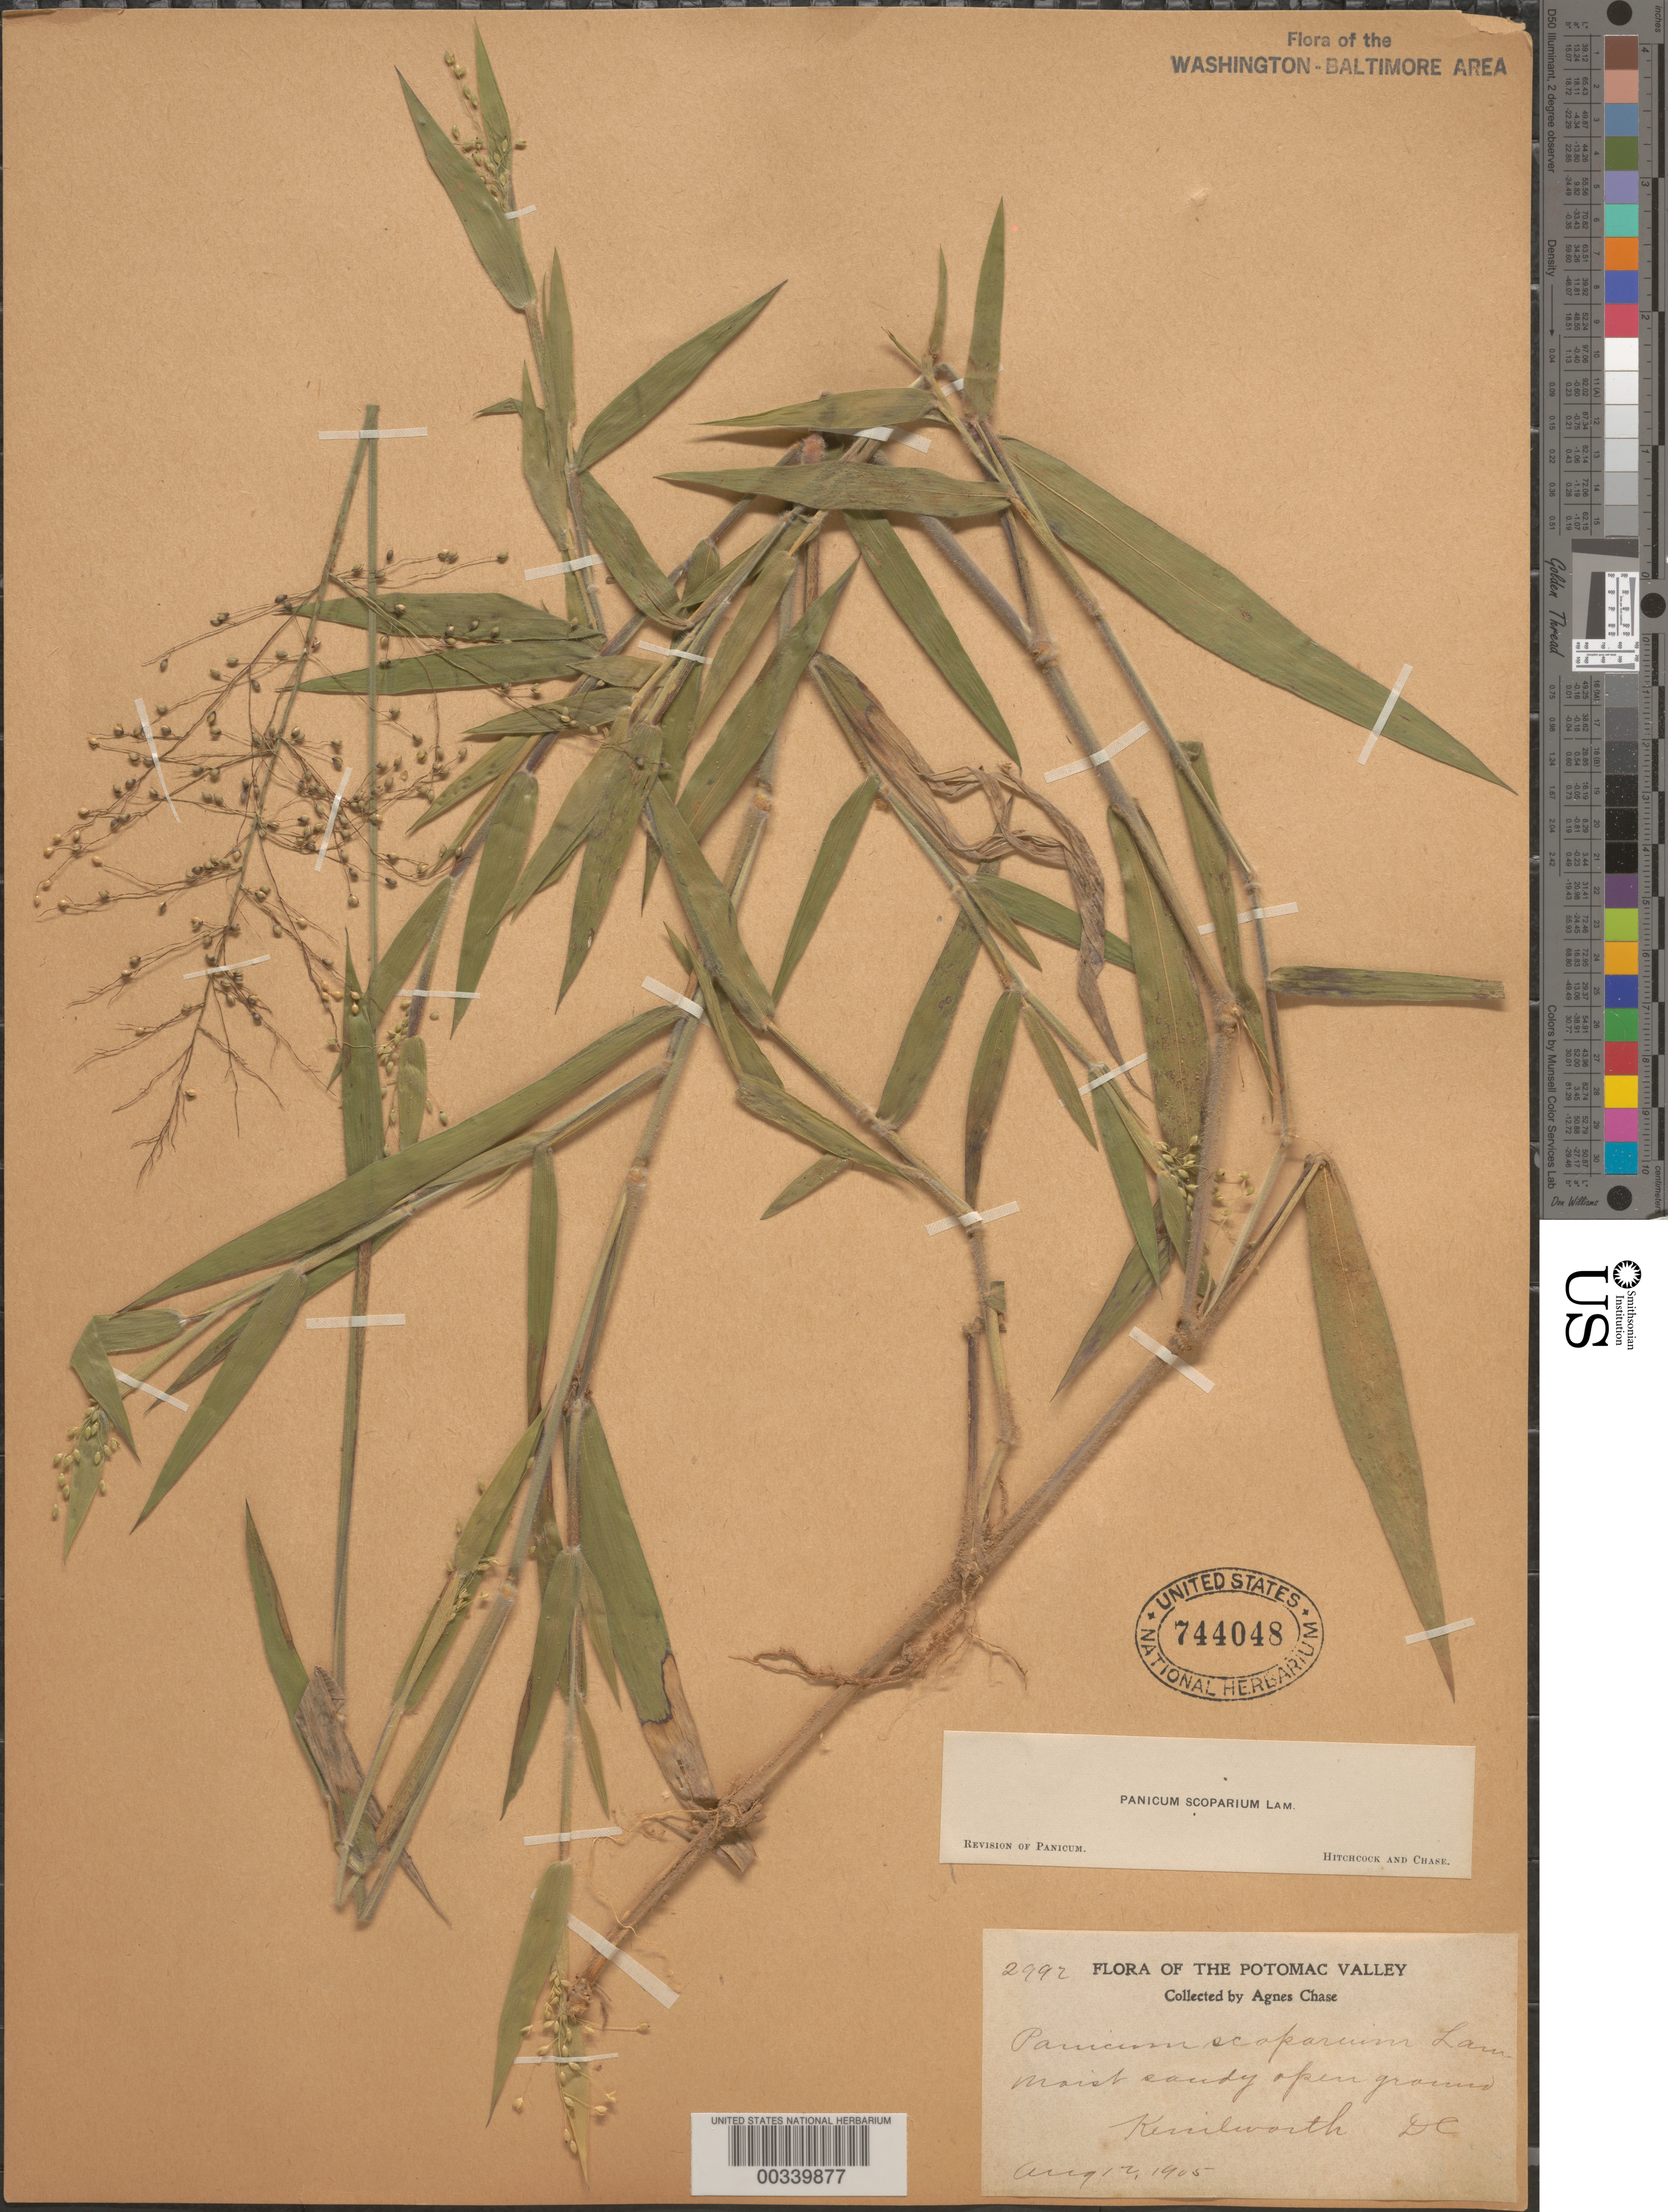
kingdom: Plantae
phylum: Tracheophyta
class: Liliopsida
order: Poales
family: Poaceae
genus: Dichanthelium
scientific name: Dichanthelium scoparium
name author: (Lam.) Gould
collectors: A. Chase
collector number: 2992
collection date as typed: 12 Aug 1905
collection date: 1905-08-12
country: United States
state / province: District of Columbia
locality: Kenilworth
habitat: Moist, sandy open ground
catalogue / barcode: US 744048